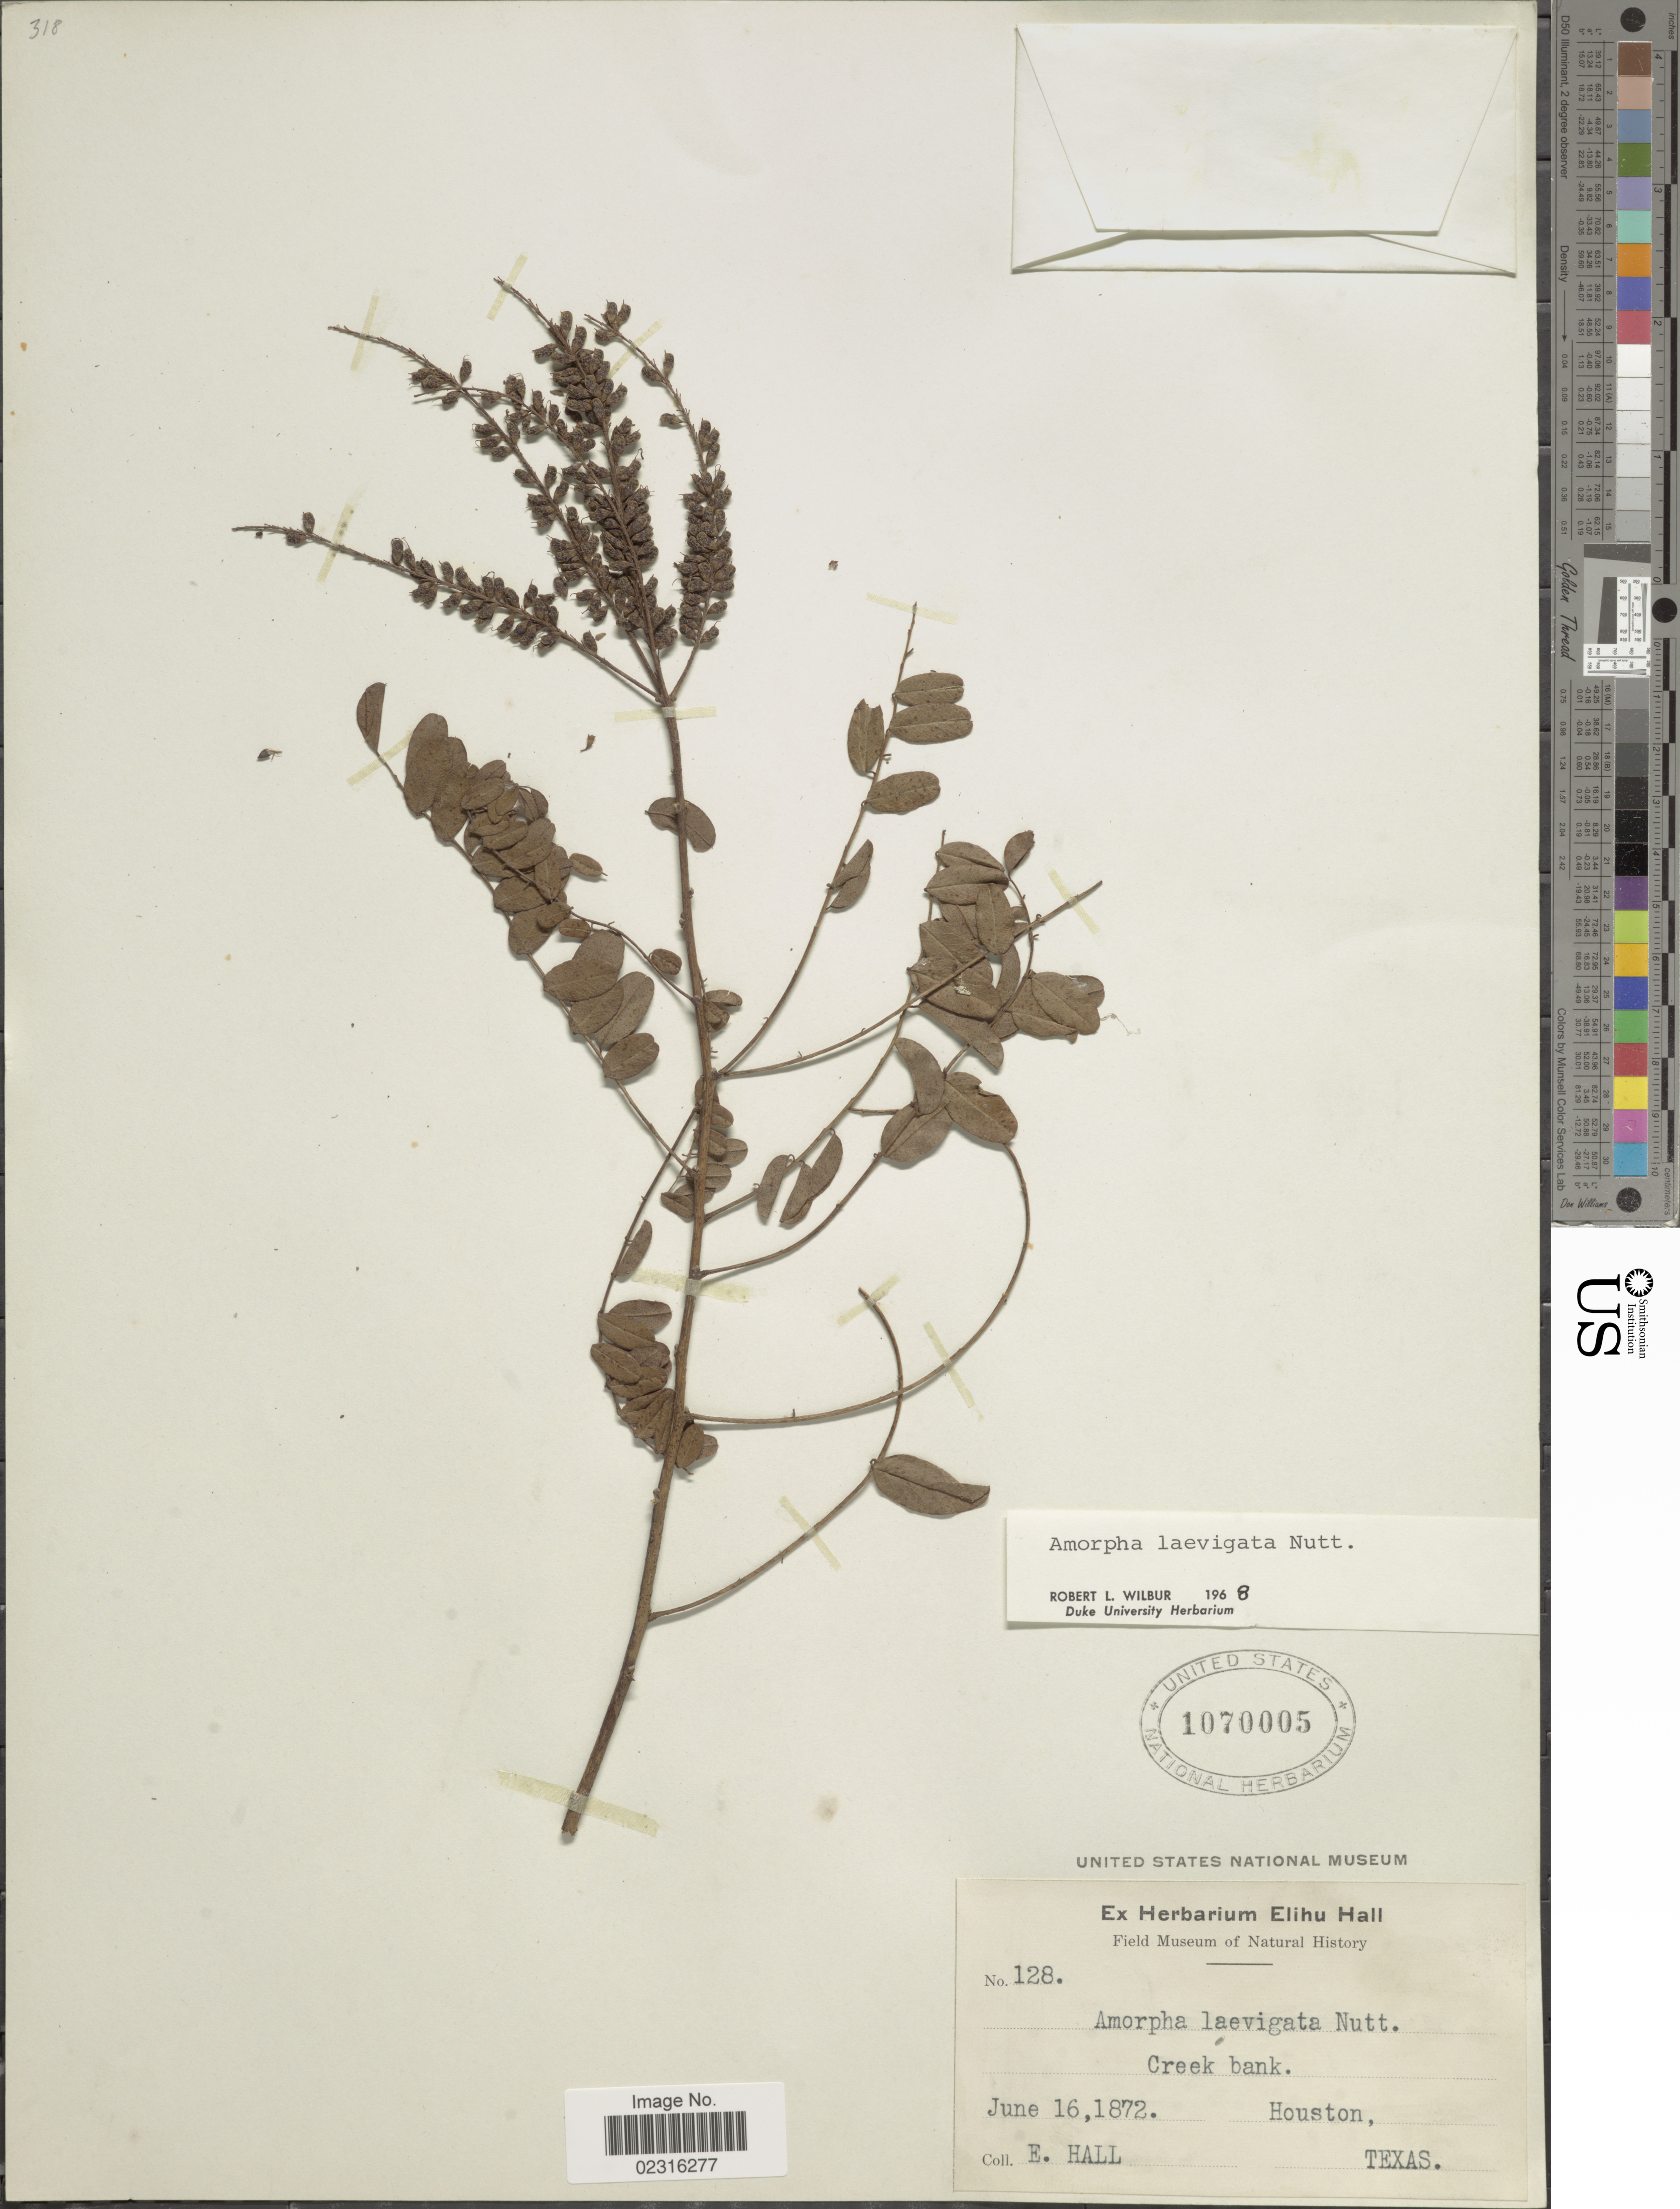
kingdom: Plantae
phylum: Tracheophyta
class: Magnoliopsida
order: Fabales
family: Fabaceae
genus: Amorpha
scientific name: Amorpha laevigata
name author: Nutt.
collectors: E. Hall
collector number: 128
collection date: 1872-06-16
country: United States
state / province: Texas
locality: Houston, creek bank.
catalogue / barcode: US 1070005